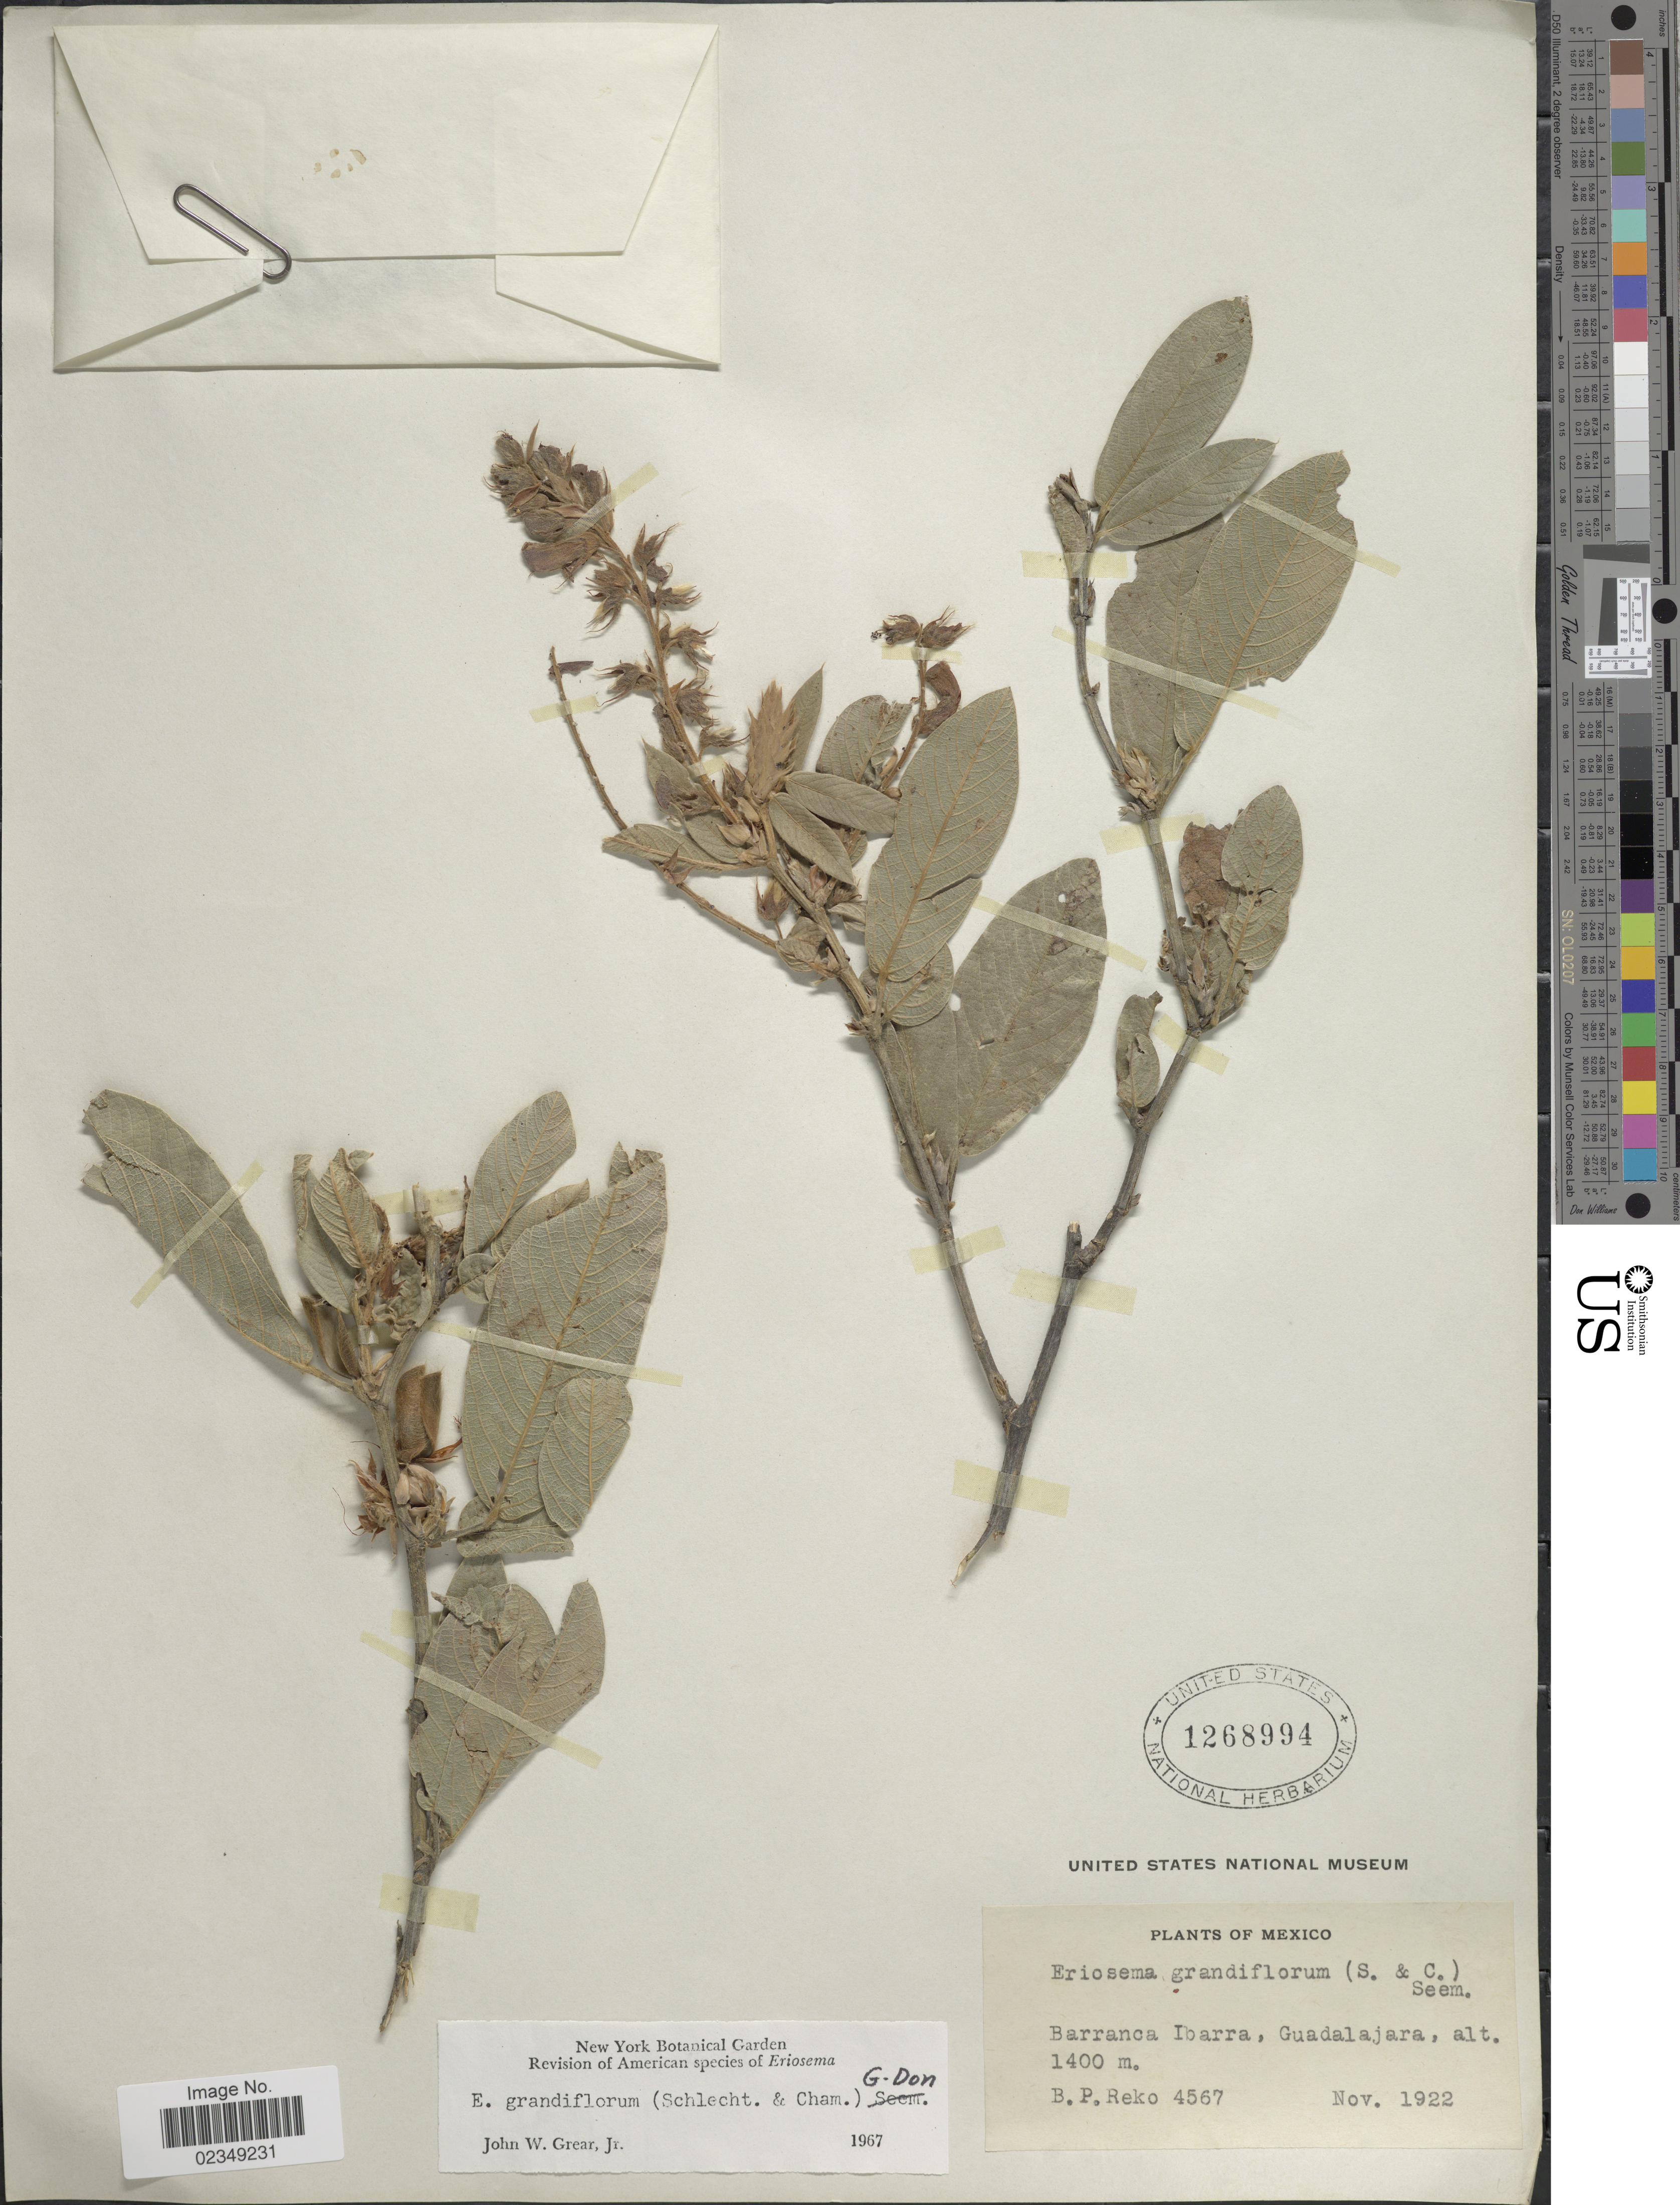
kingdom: Plantae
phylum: Tracheophyta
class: Magnoliopsida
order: Fabales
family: Fabaceae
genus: Eriosema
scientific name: Eriosema grandiflorum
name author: (Schltdl. & Cham.) G. Don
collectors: B. P. Reko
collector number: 4567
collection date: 1922-11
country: Mexico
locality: Barranca Ibarra, Guadalajara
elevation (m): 1400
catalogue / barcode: US 1268994